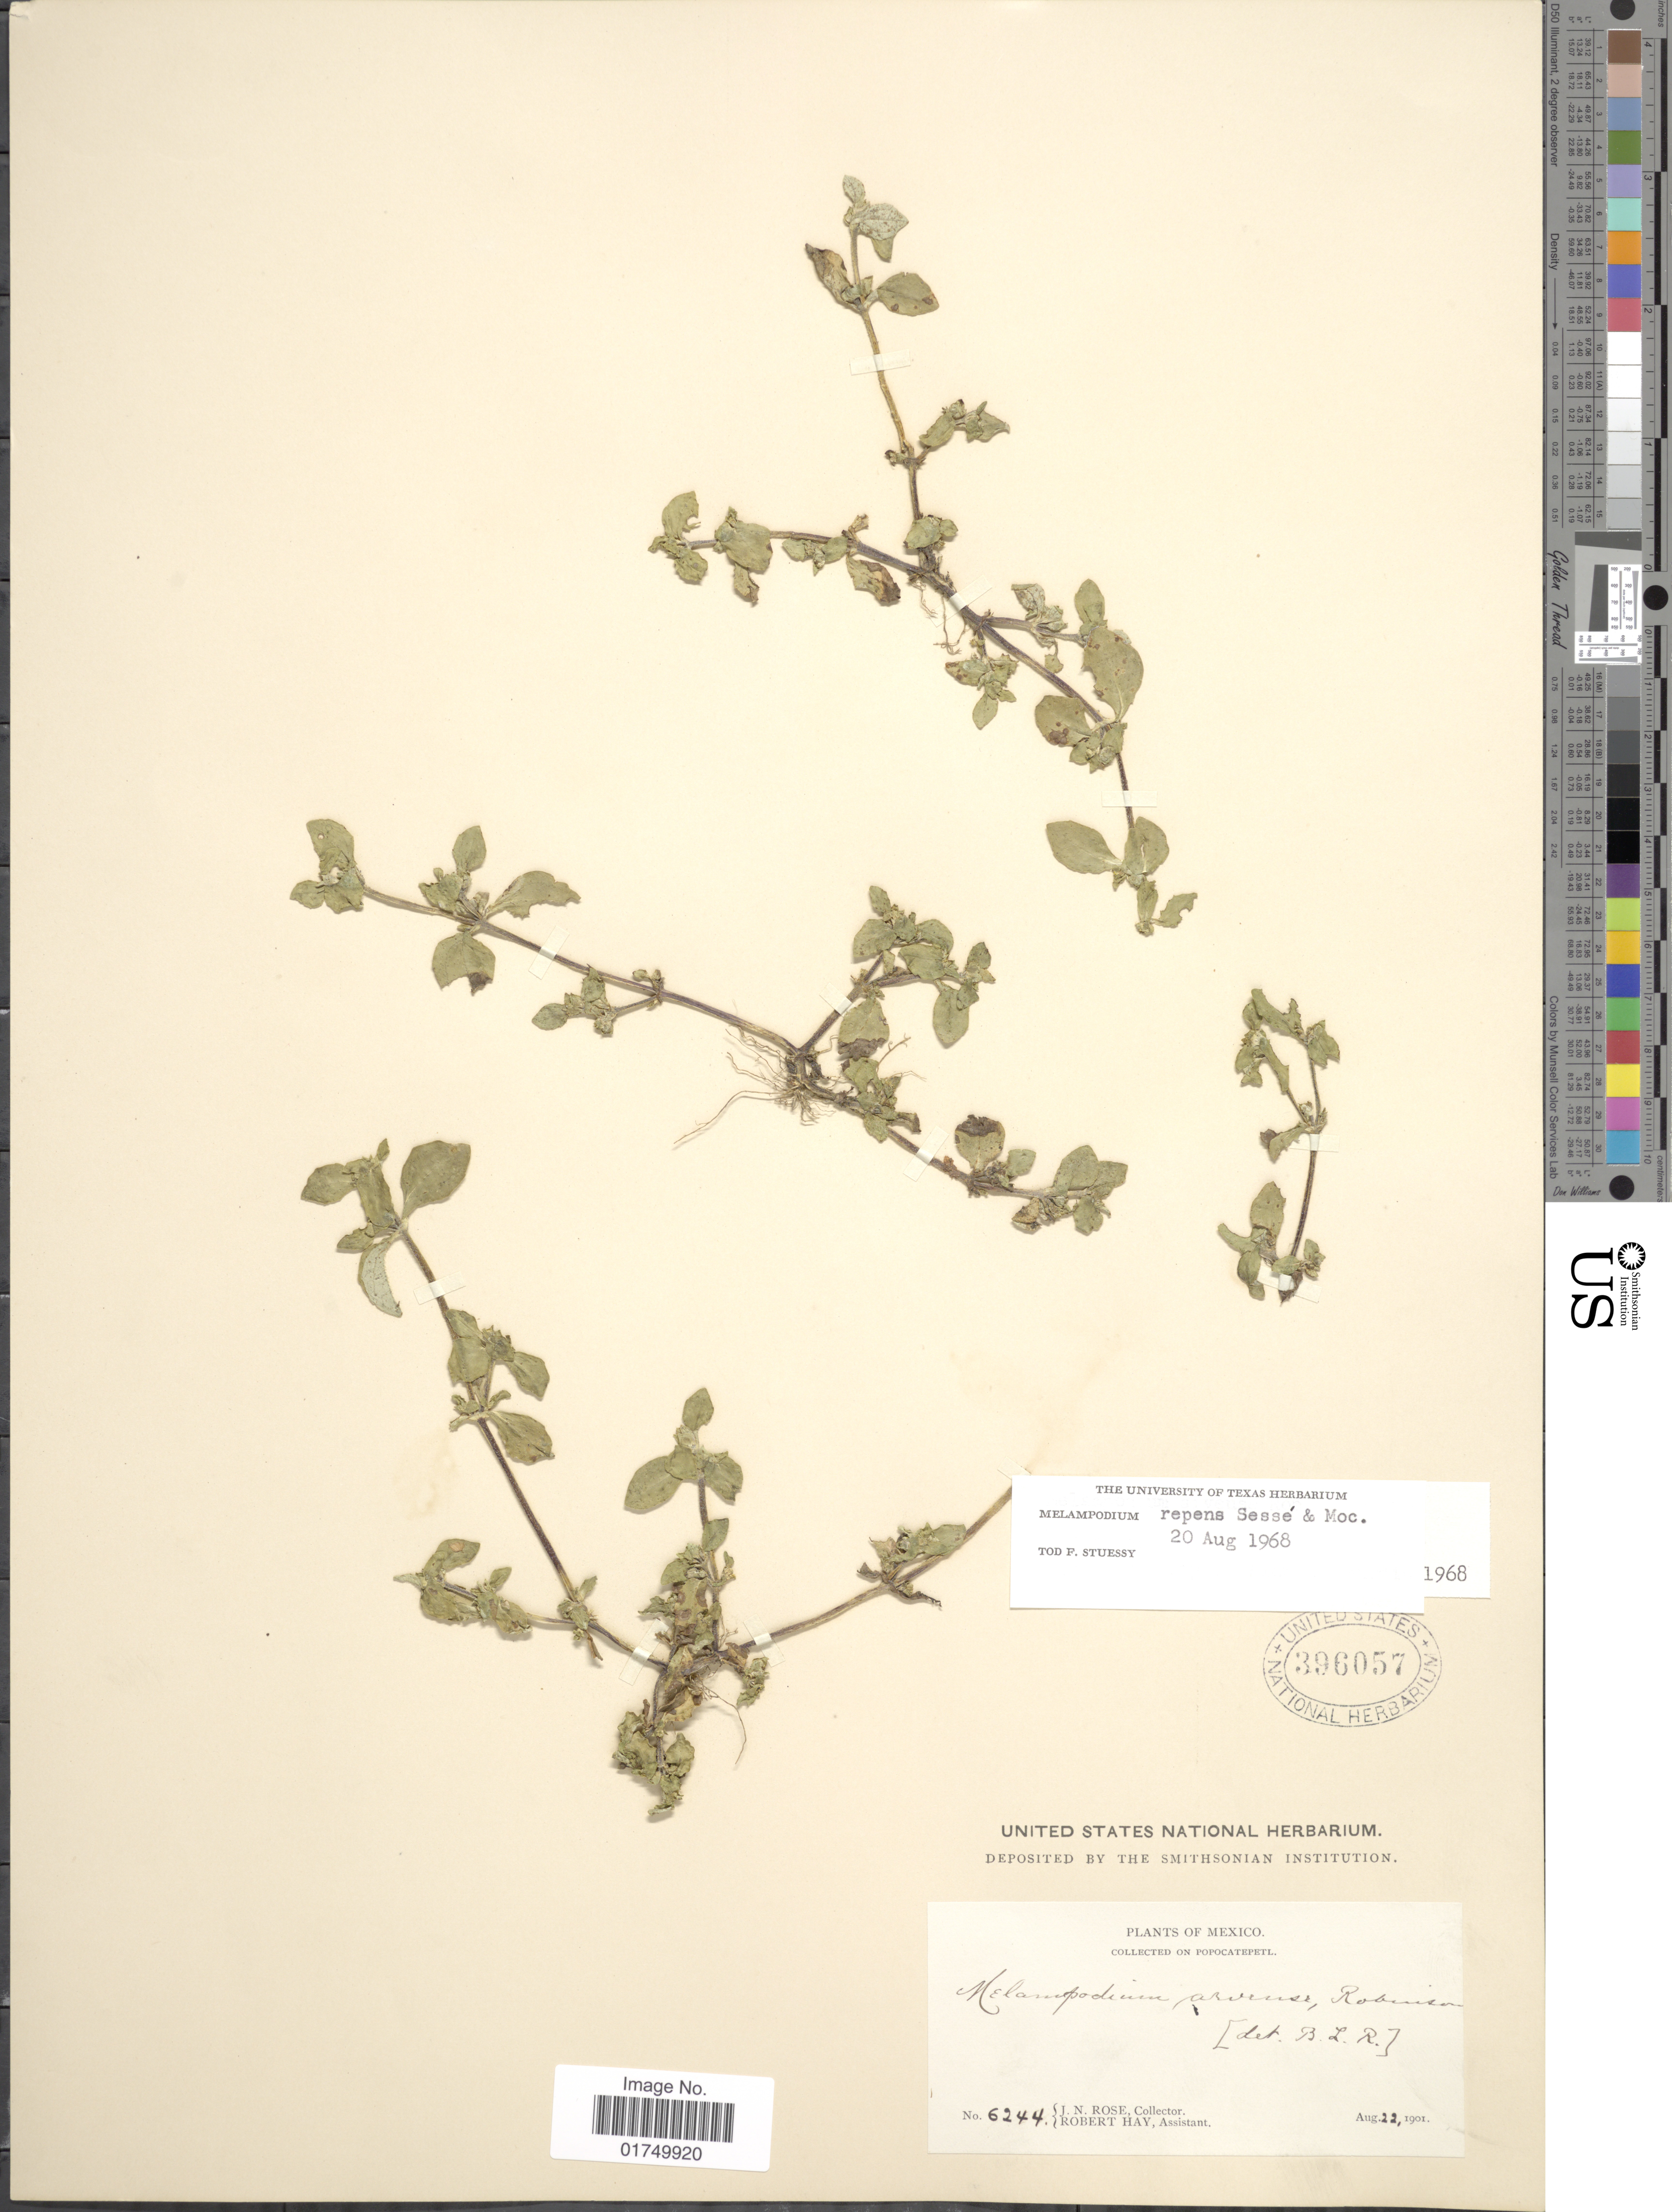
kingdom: Plantae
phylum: Tracheophyta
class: Magnoliopsida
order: Asterales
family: Asteraceae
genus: Melampodium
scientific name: Melampodium repens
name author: Sessé & Moc.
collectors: J. N. Rose & R. Hay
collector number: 6244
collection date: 1901-08-22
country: Mexico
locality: On Popocatepeti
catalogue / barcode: US 396057